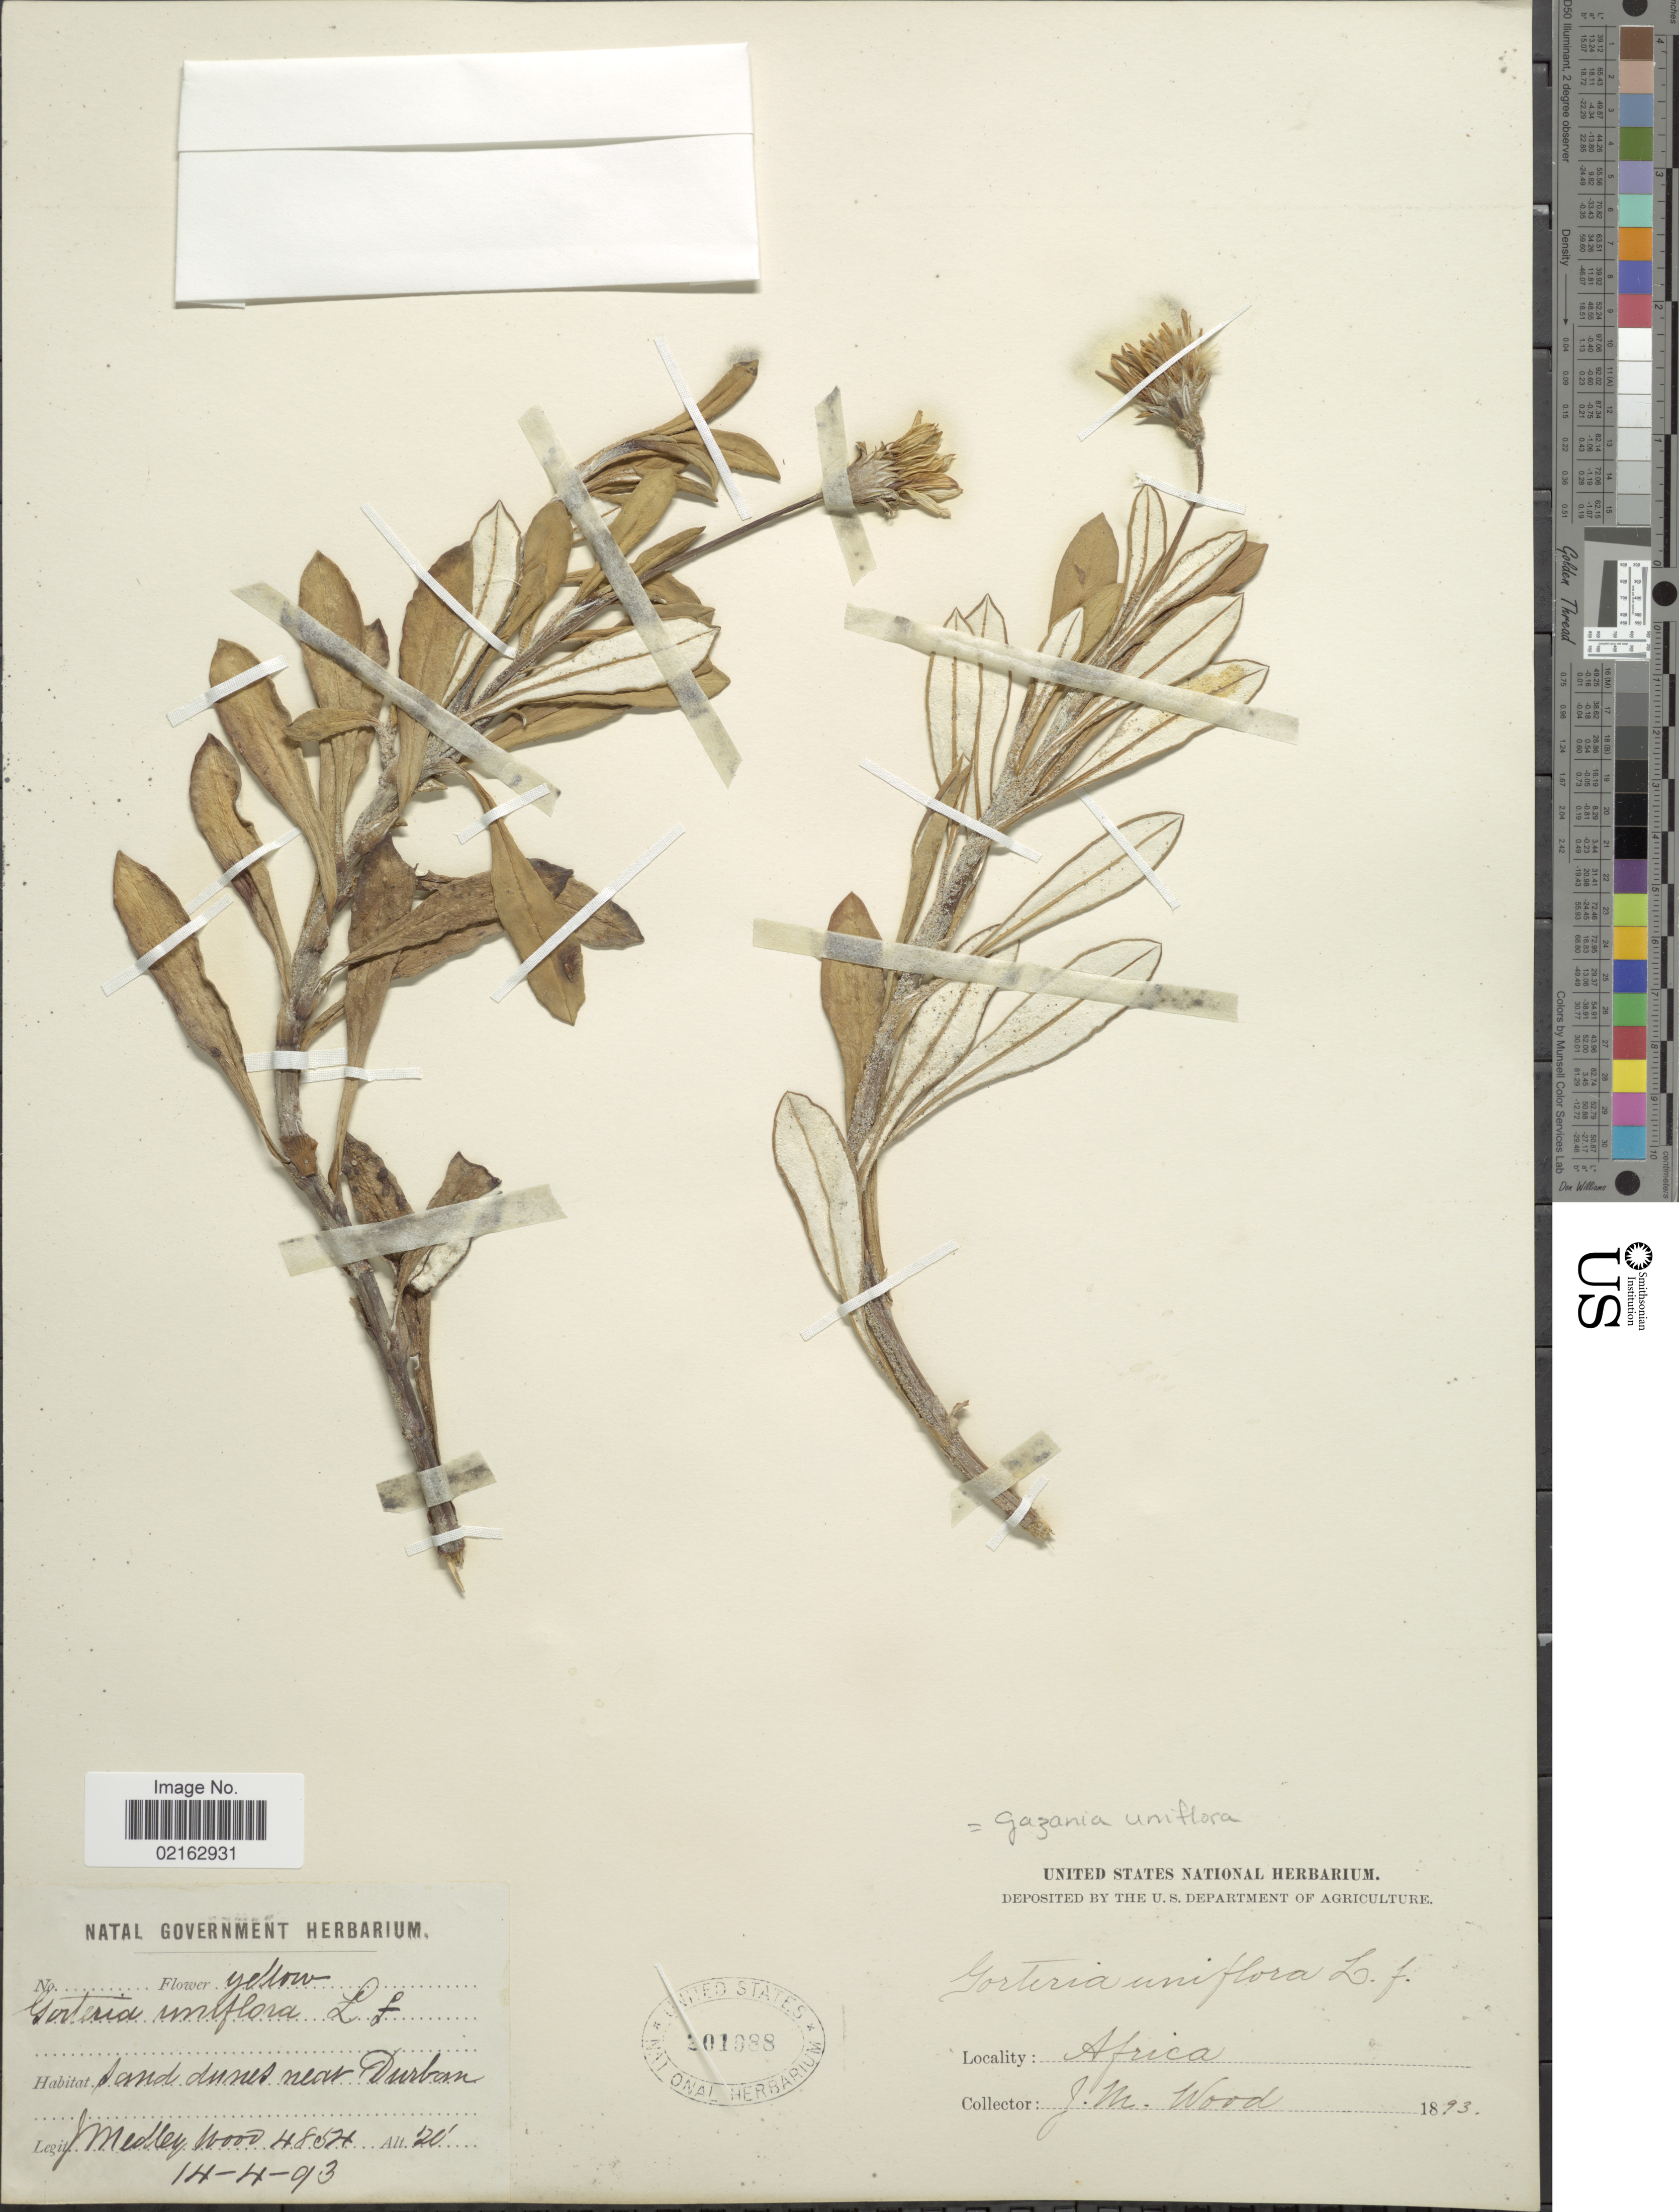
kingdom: Plantae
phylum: Tracheophyta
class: Magnoliopsida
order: Asterales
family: Asteraceae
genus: Gazania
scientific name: Gazania rigens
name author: (L.) Gaertn.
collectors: J. Medley Wood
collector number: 4854*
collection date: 1893-04-14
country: South Africa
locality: Sand dunes near Durban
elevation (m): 6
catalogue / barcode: US 201988